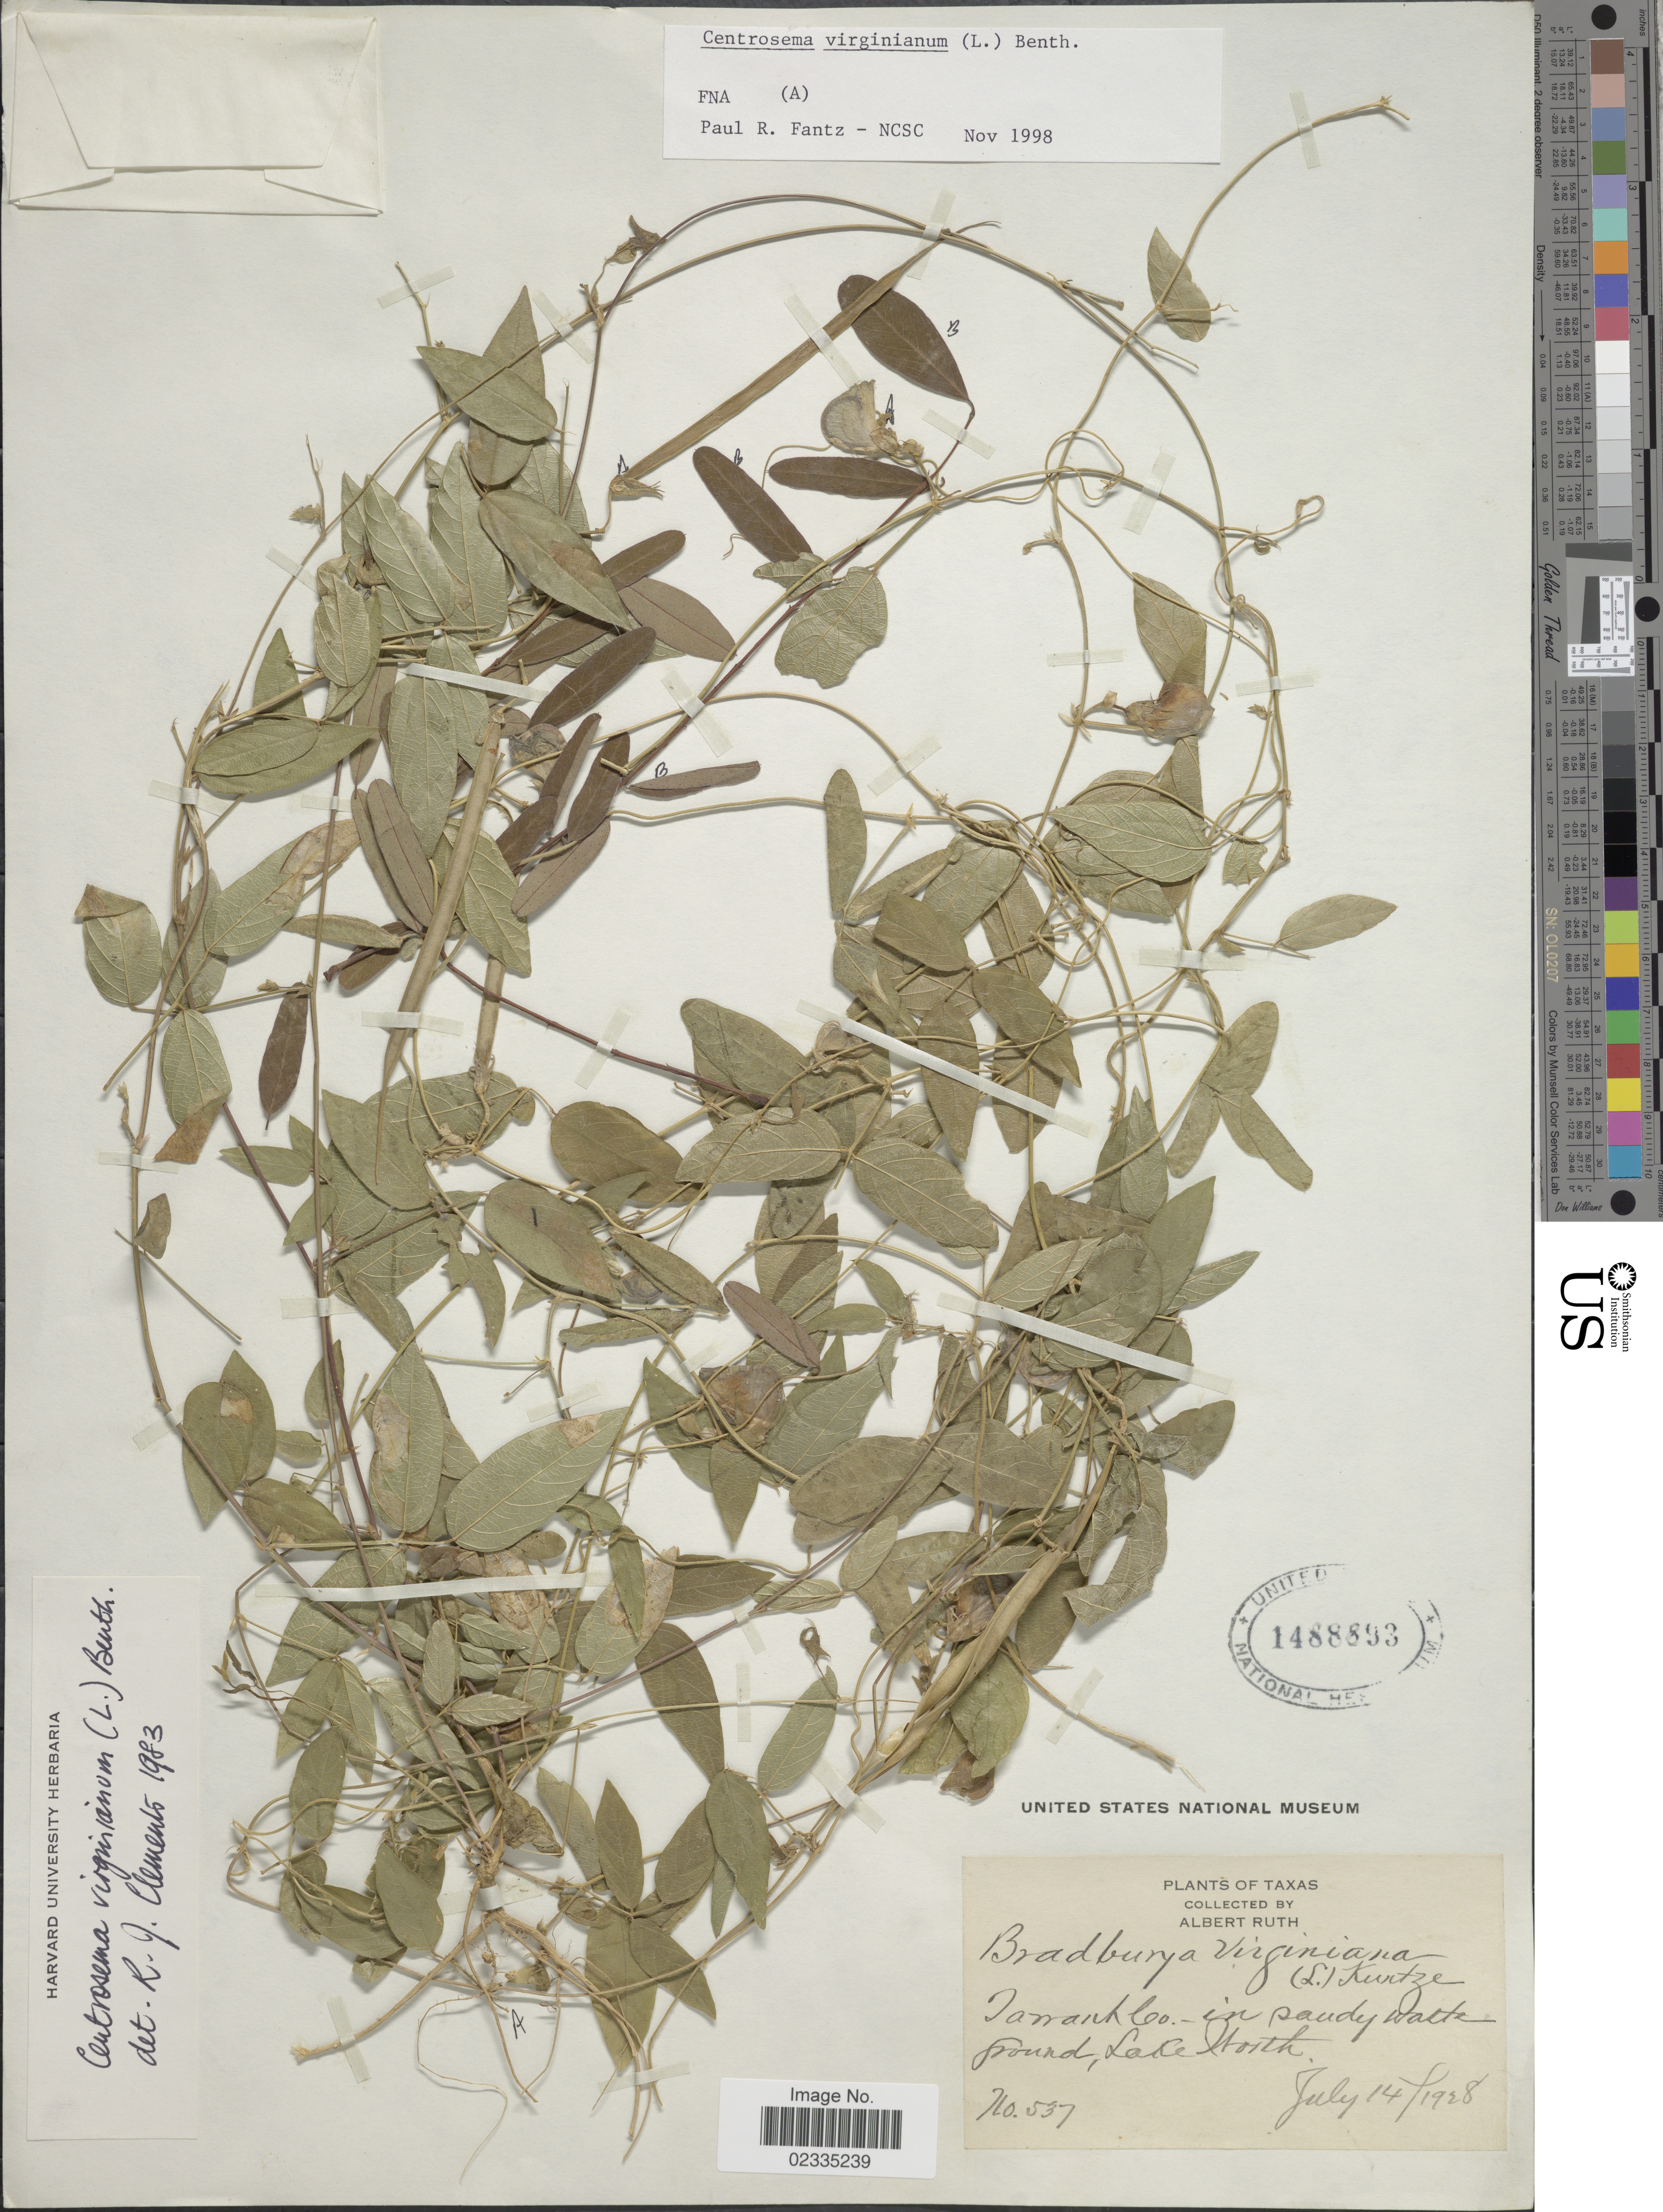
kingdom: Plantae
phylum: Tracheophyta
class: Magnoliopsida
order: Fabales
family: Fabaceae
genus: Centrosema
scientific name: Centrosema virginianum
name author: (L.) Benth.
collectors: A. Ruth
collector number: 537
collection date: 1928-07-14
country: United States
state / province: Texas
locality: Tarrant Co. - in sandy waste ground, Lake North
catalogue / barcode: US 1488893